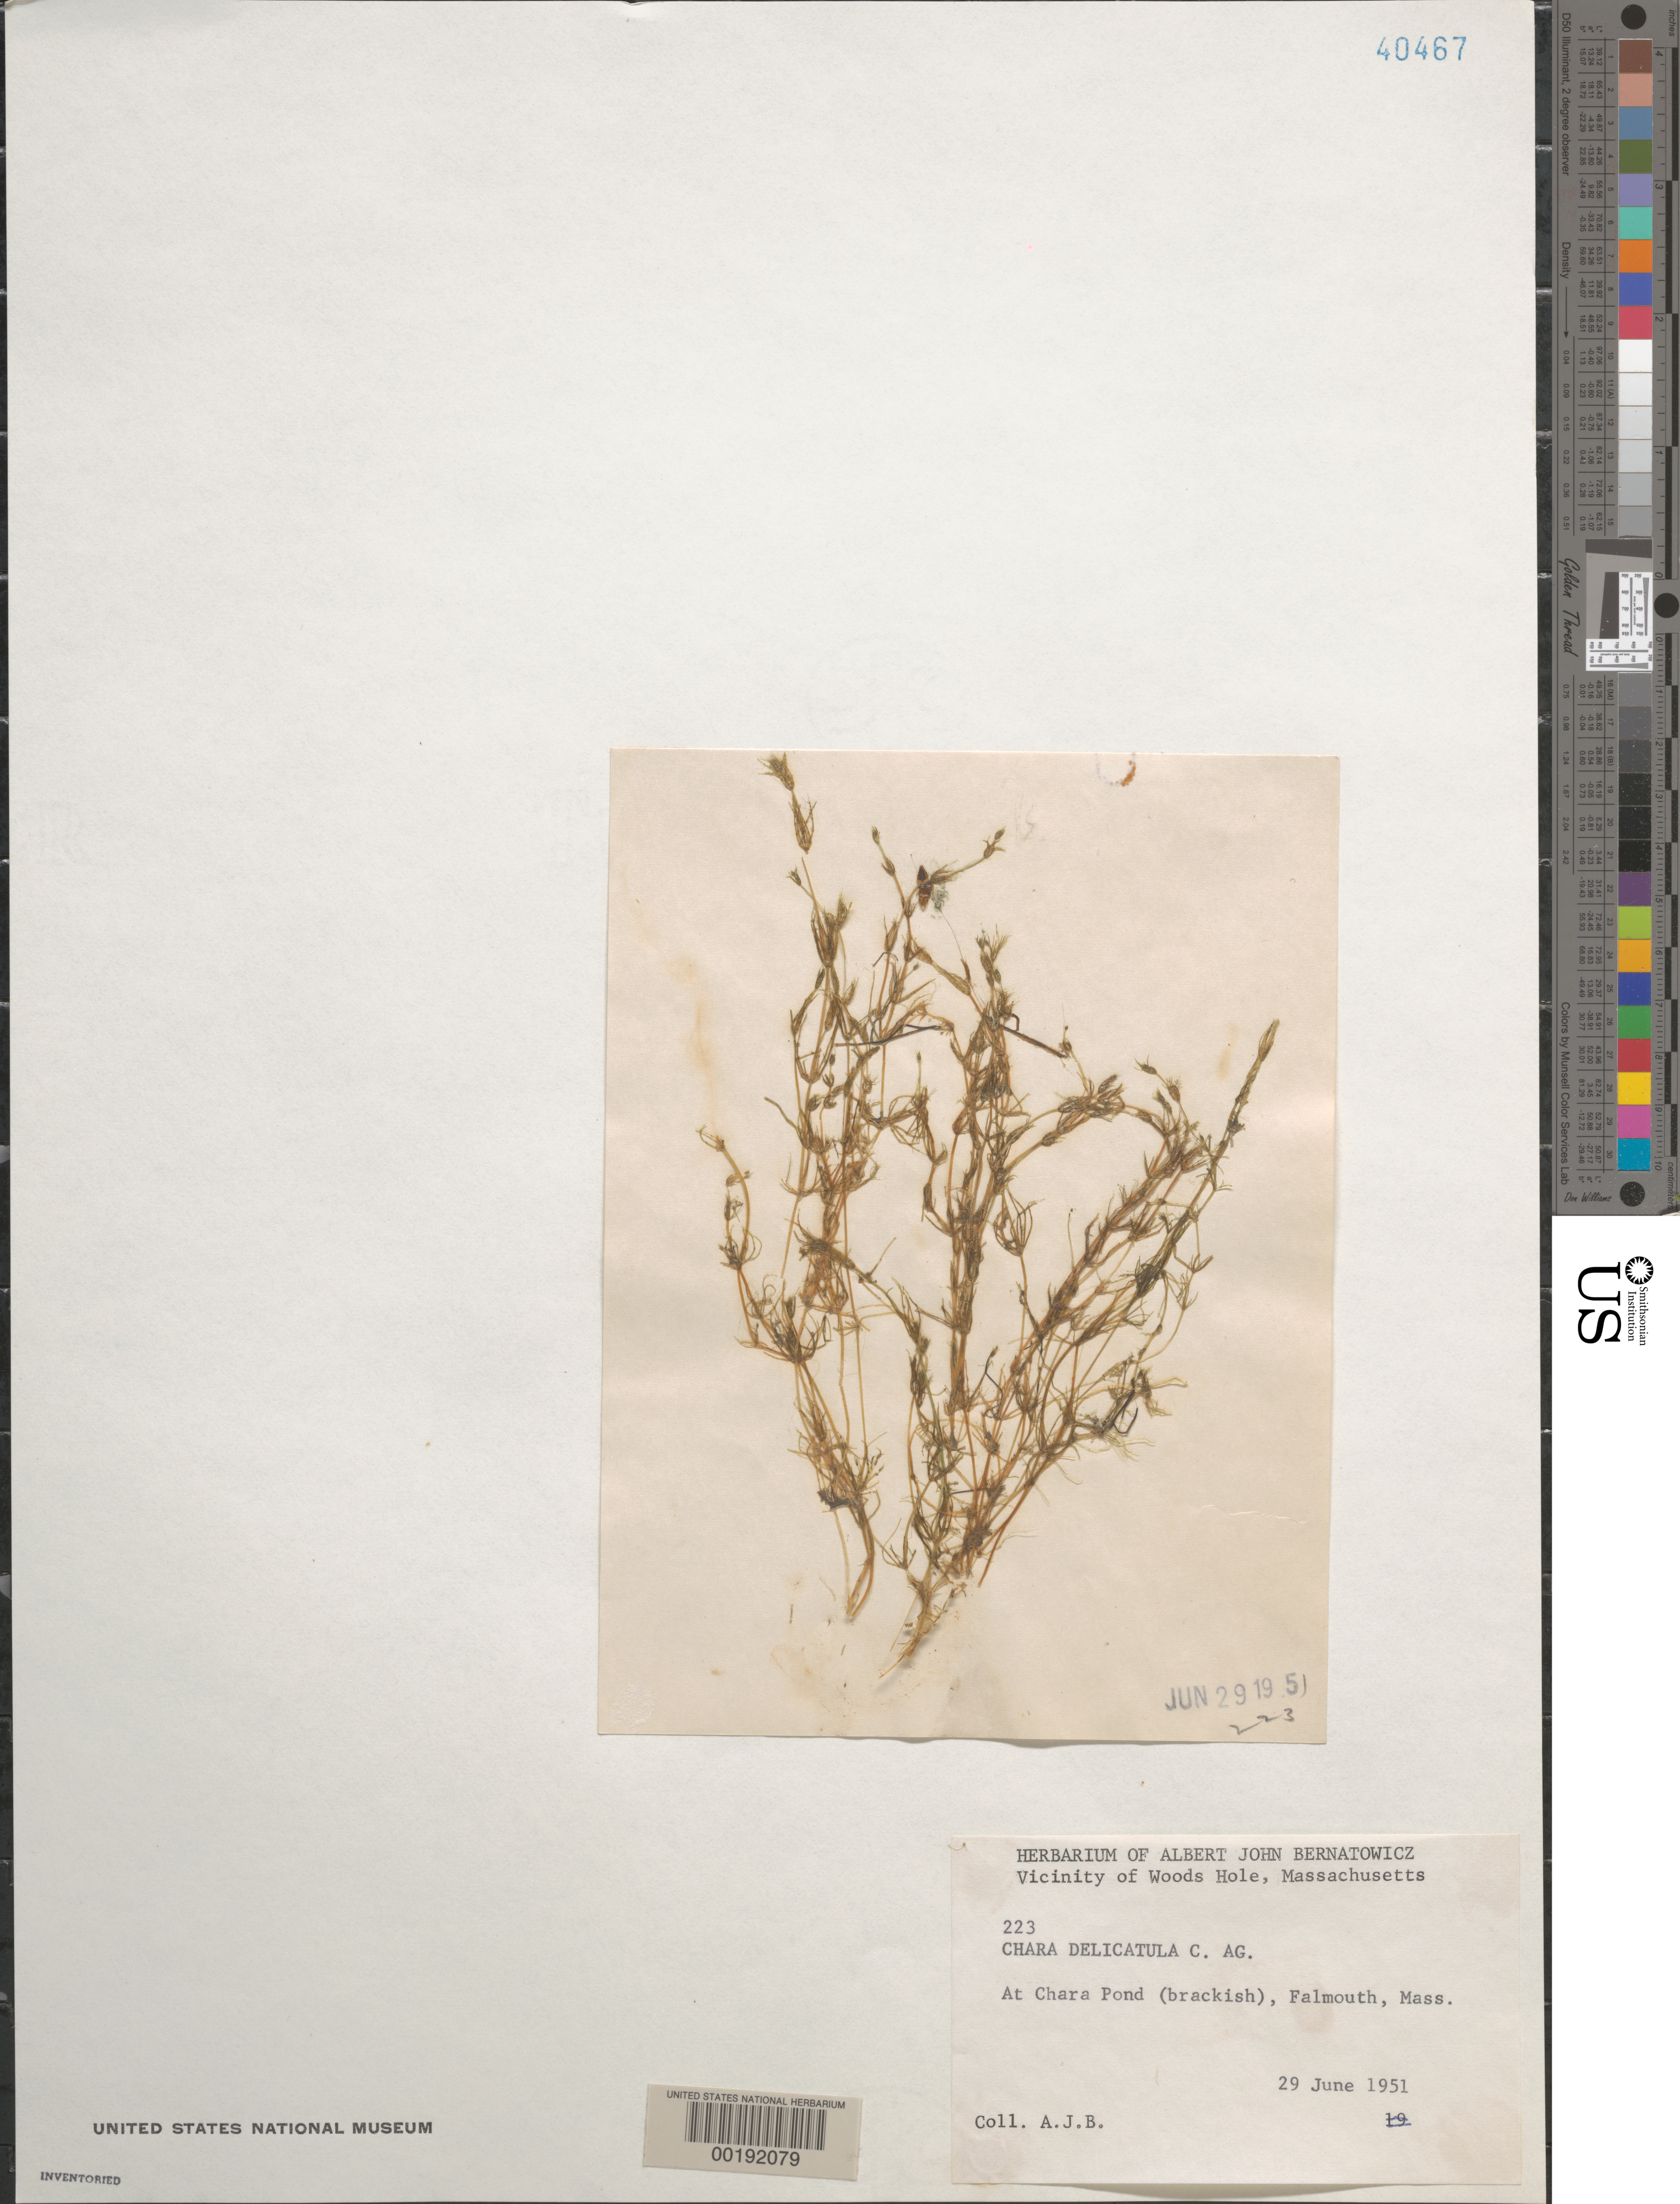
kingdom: Plantae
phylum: Charophyta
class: Charophyceae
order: Charales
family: Characeae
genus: Chara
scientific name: Chara virgata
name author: Kütz.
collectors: A. Bernatowicz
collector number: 223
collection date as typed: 29 Jun 1951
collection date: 1951-06-29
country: United States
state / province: Massachusetts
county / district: Barnstable County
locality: Falmouth, Chara Pond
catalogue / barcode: US 40467